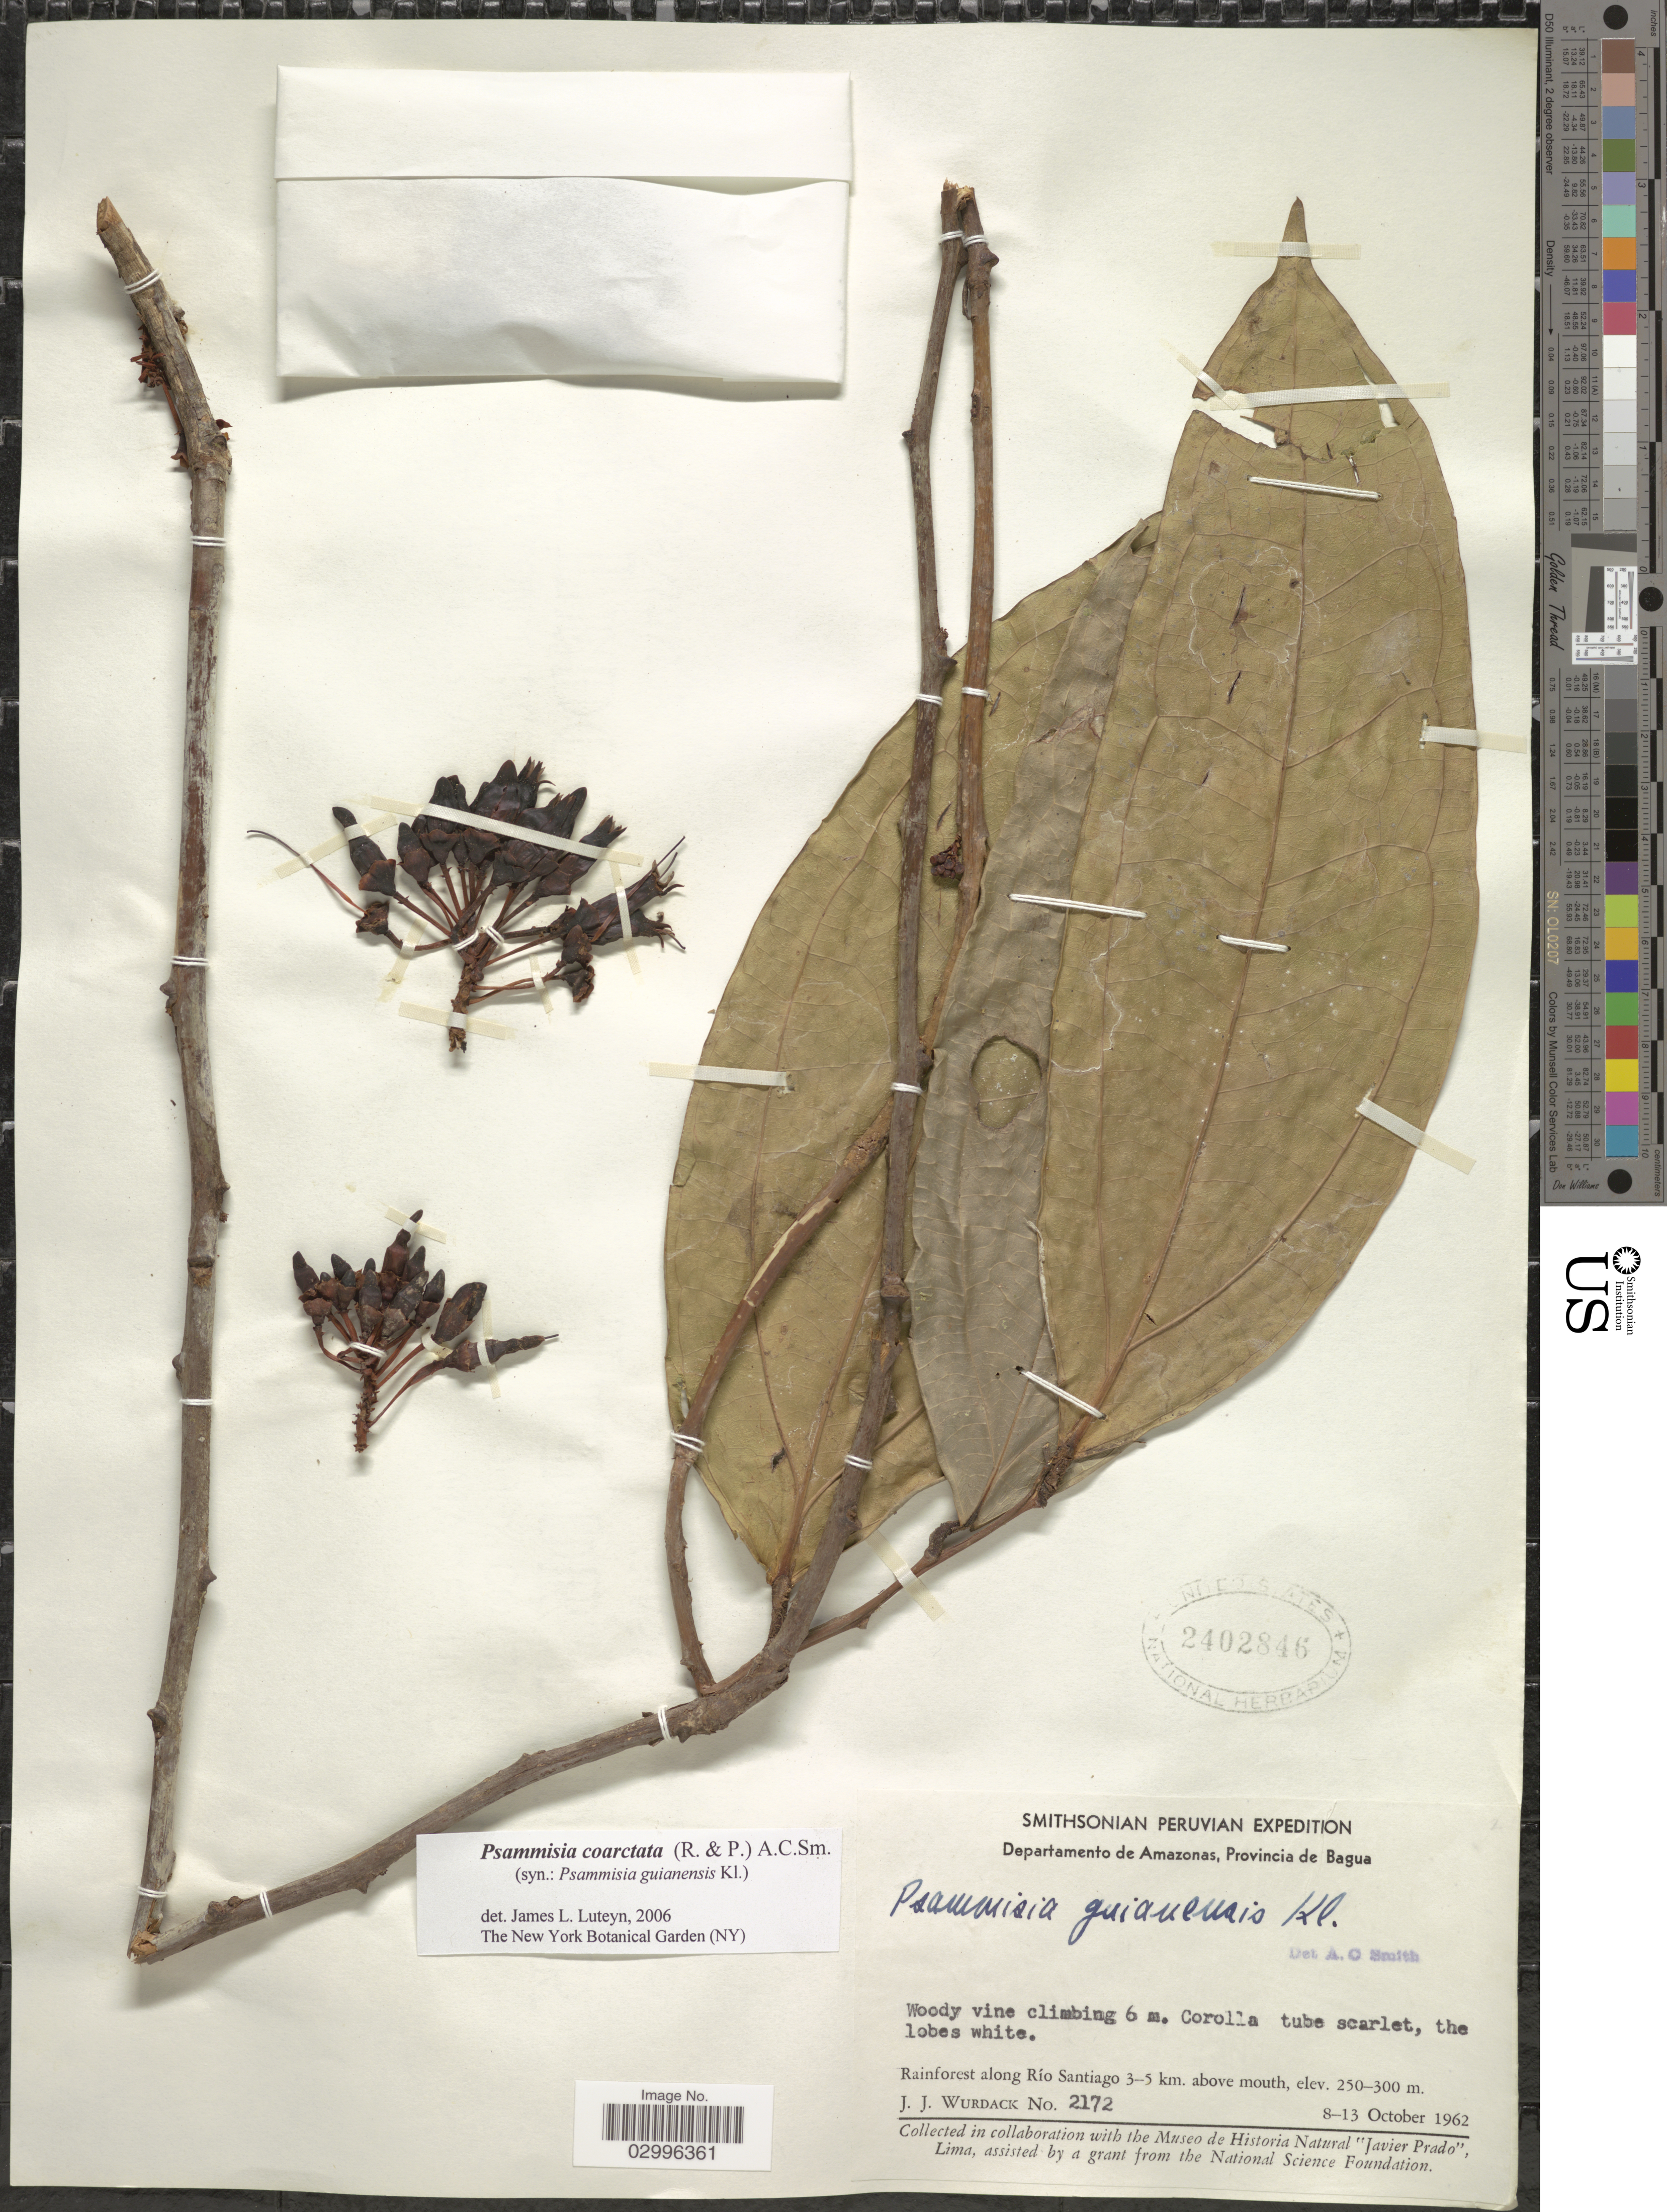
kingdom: Plantae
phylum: Tracheophyta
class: Magnoliopsida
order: Ericales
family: Ericaceae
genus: Psammisia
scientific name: Psammisia coarctata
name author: (Ruiz & Pav.) A.C. Sm.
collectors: J. J. Wurdack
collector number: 2172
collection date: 1962-10-08/1962-10-13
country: Peru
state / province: Amazonas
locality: Departamento de Amazonas, Provincia de Bagua. Rainforest along Río Santiago 3-5 km. above mouth.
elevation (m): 250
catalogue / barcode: US 2402846